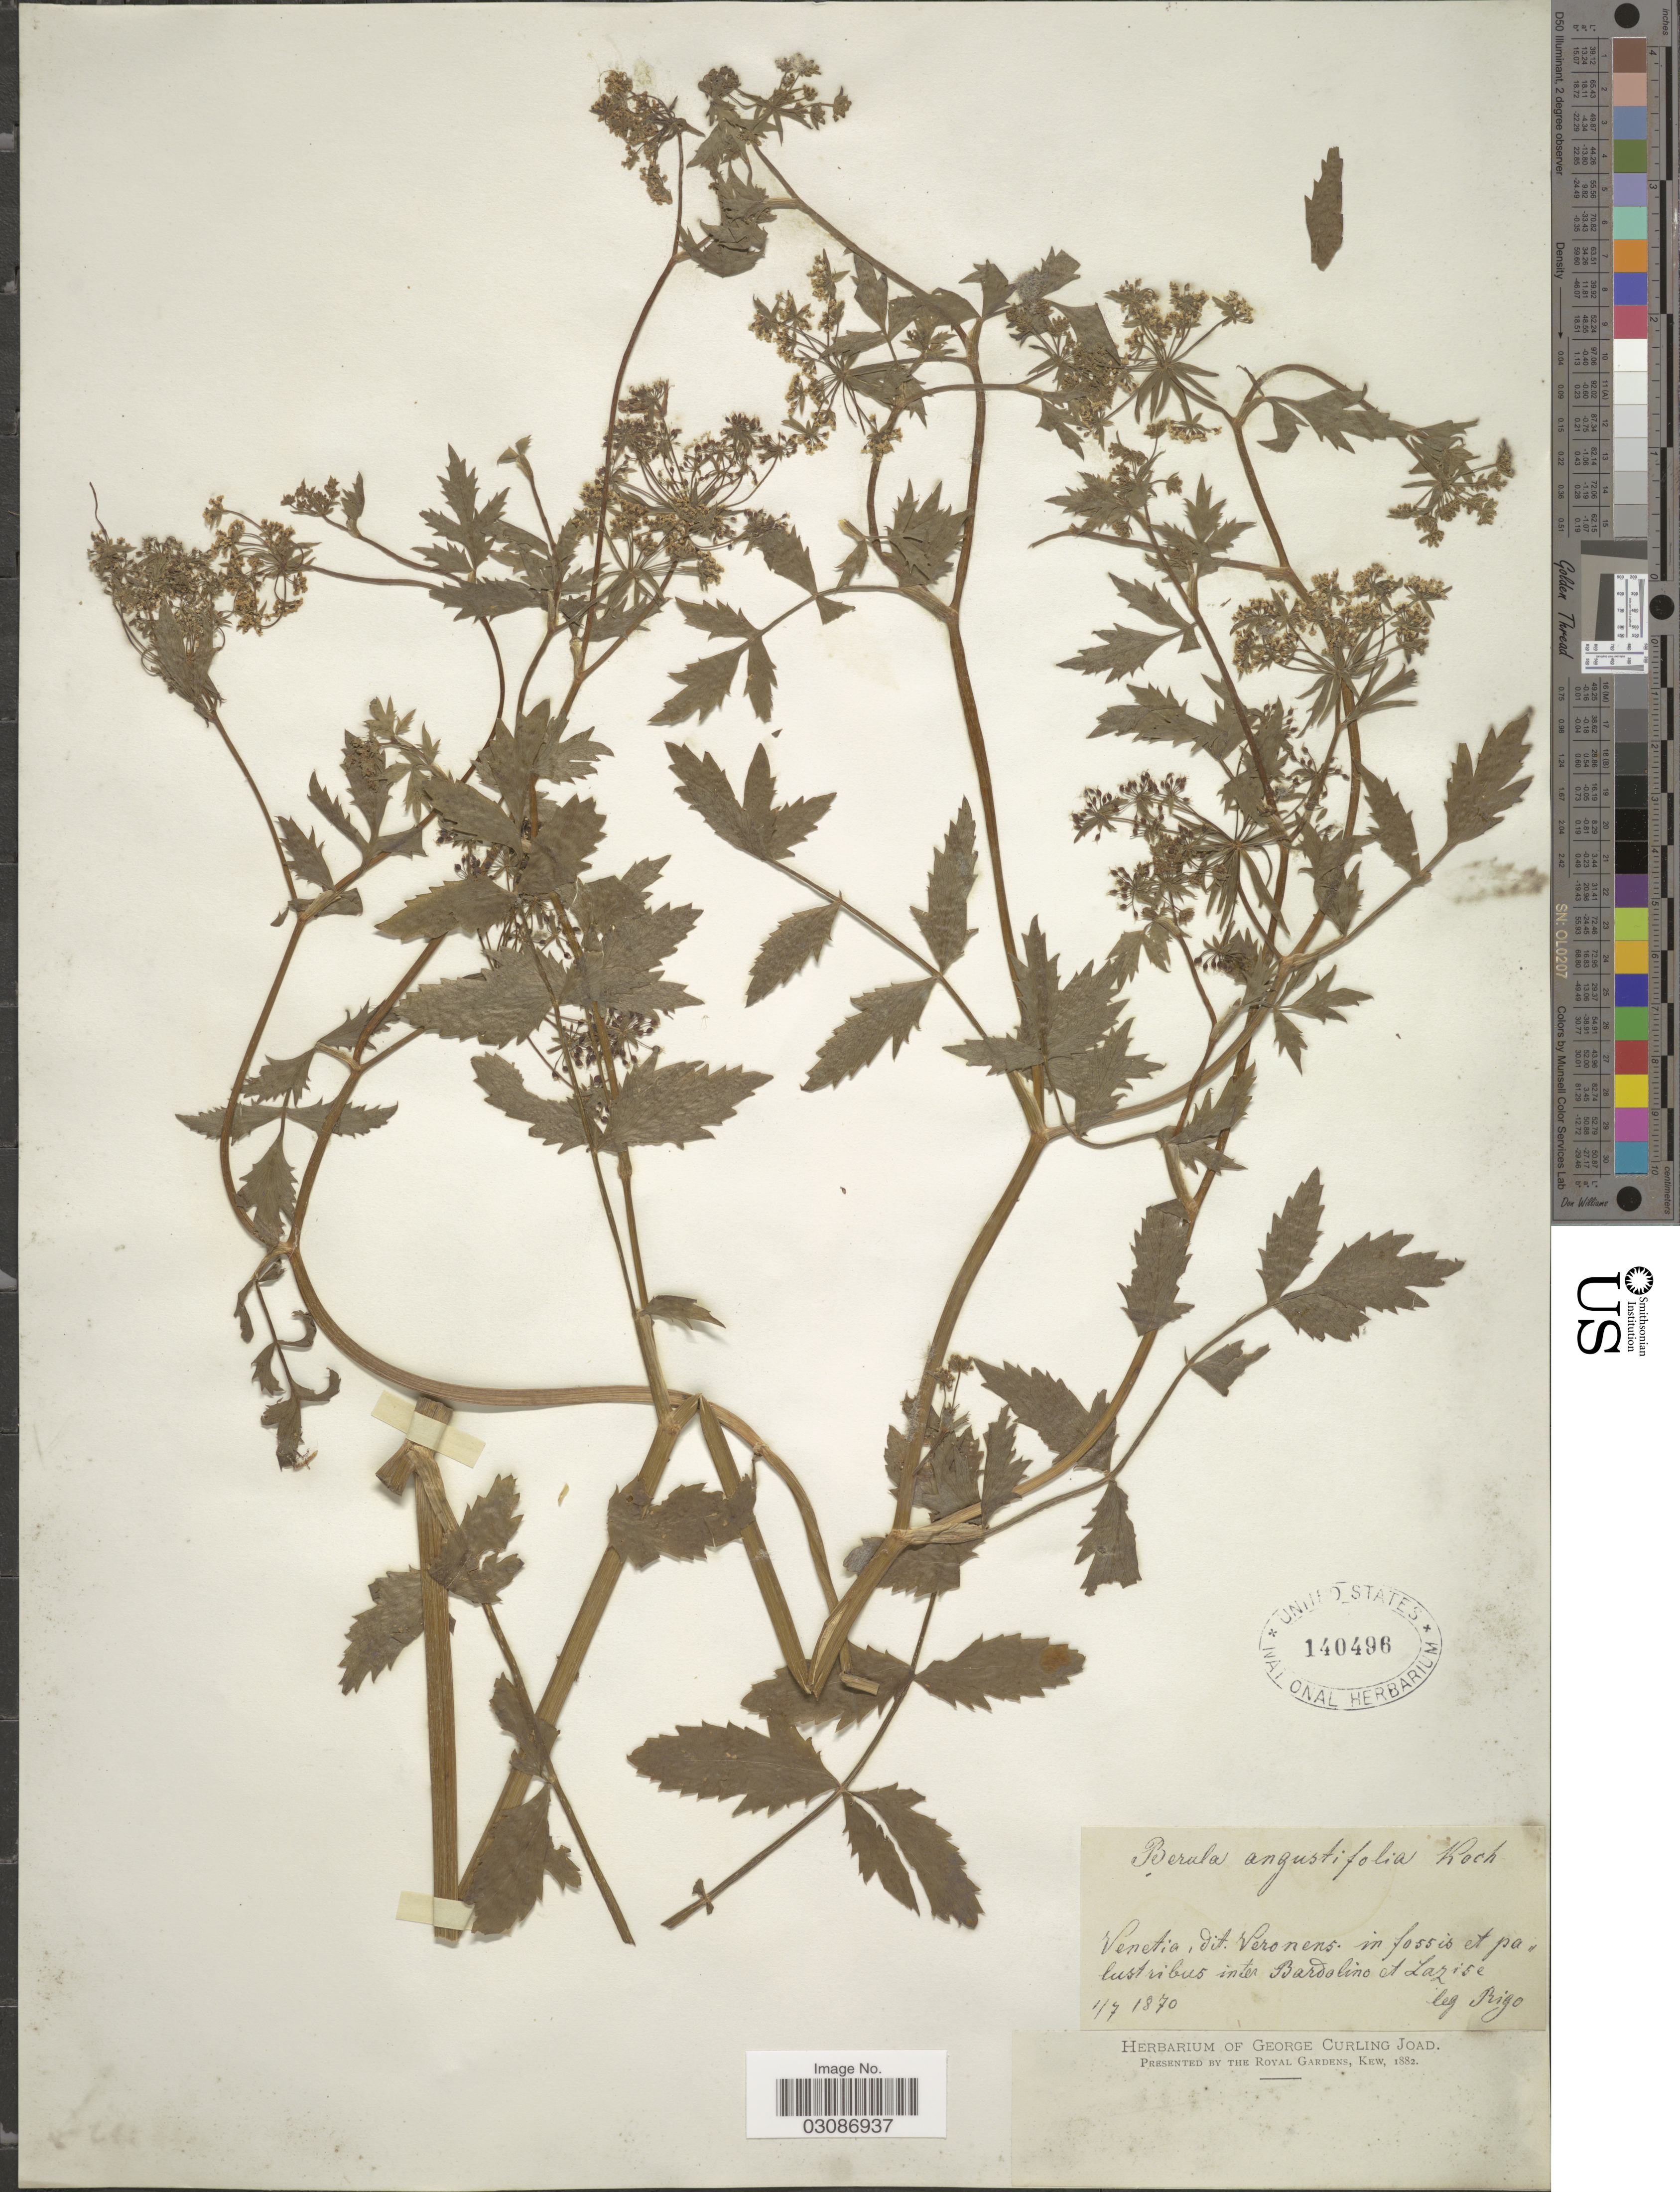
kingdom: Plantae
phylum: Tracheophyta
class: Magnoliopsida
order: Apiales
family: Apiaceae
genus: Berula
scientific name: Berula erecta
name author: (Huds.) Coville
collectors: -- Rigo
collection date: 1870-07-01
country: Italy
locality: Venetia, dit. Veronens, im fossis et palustribus inter Bardolino et Lazise.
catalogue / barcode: US 140496